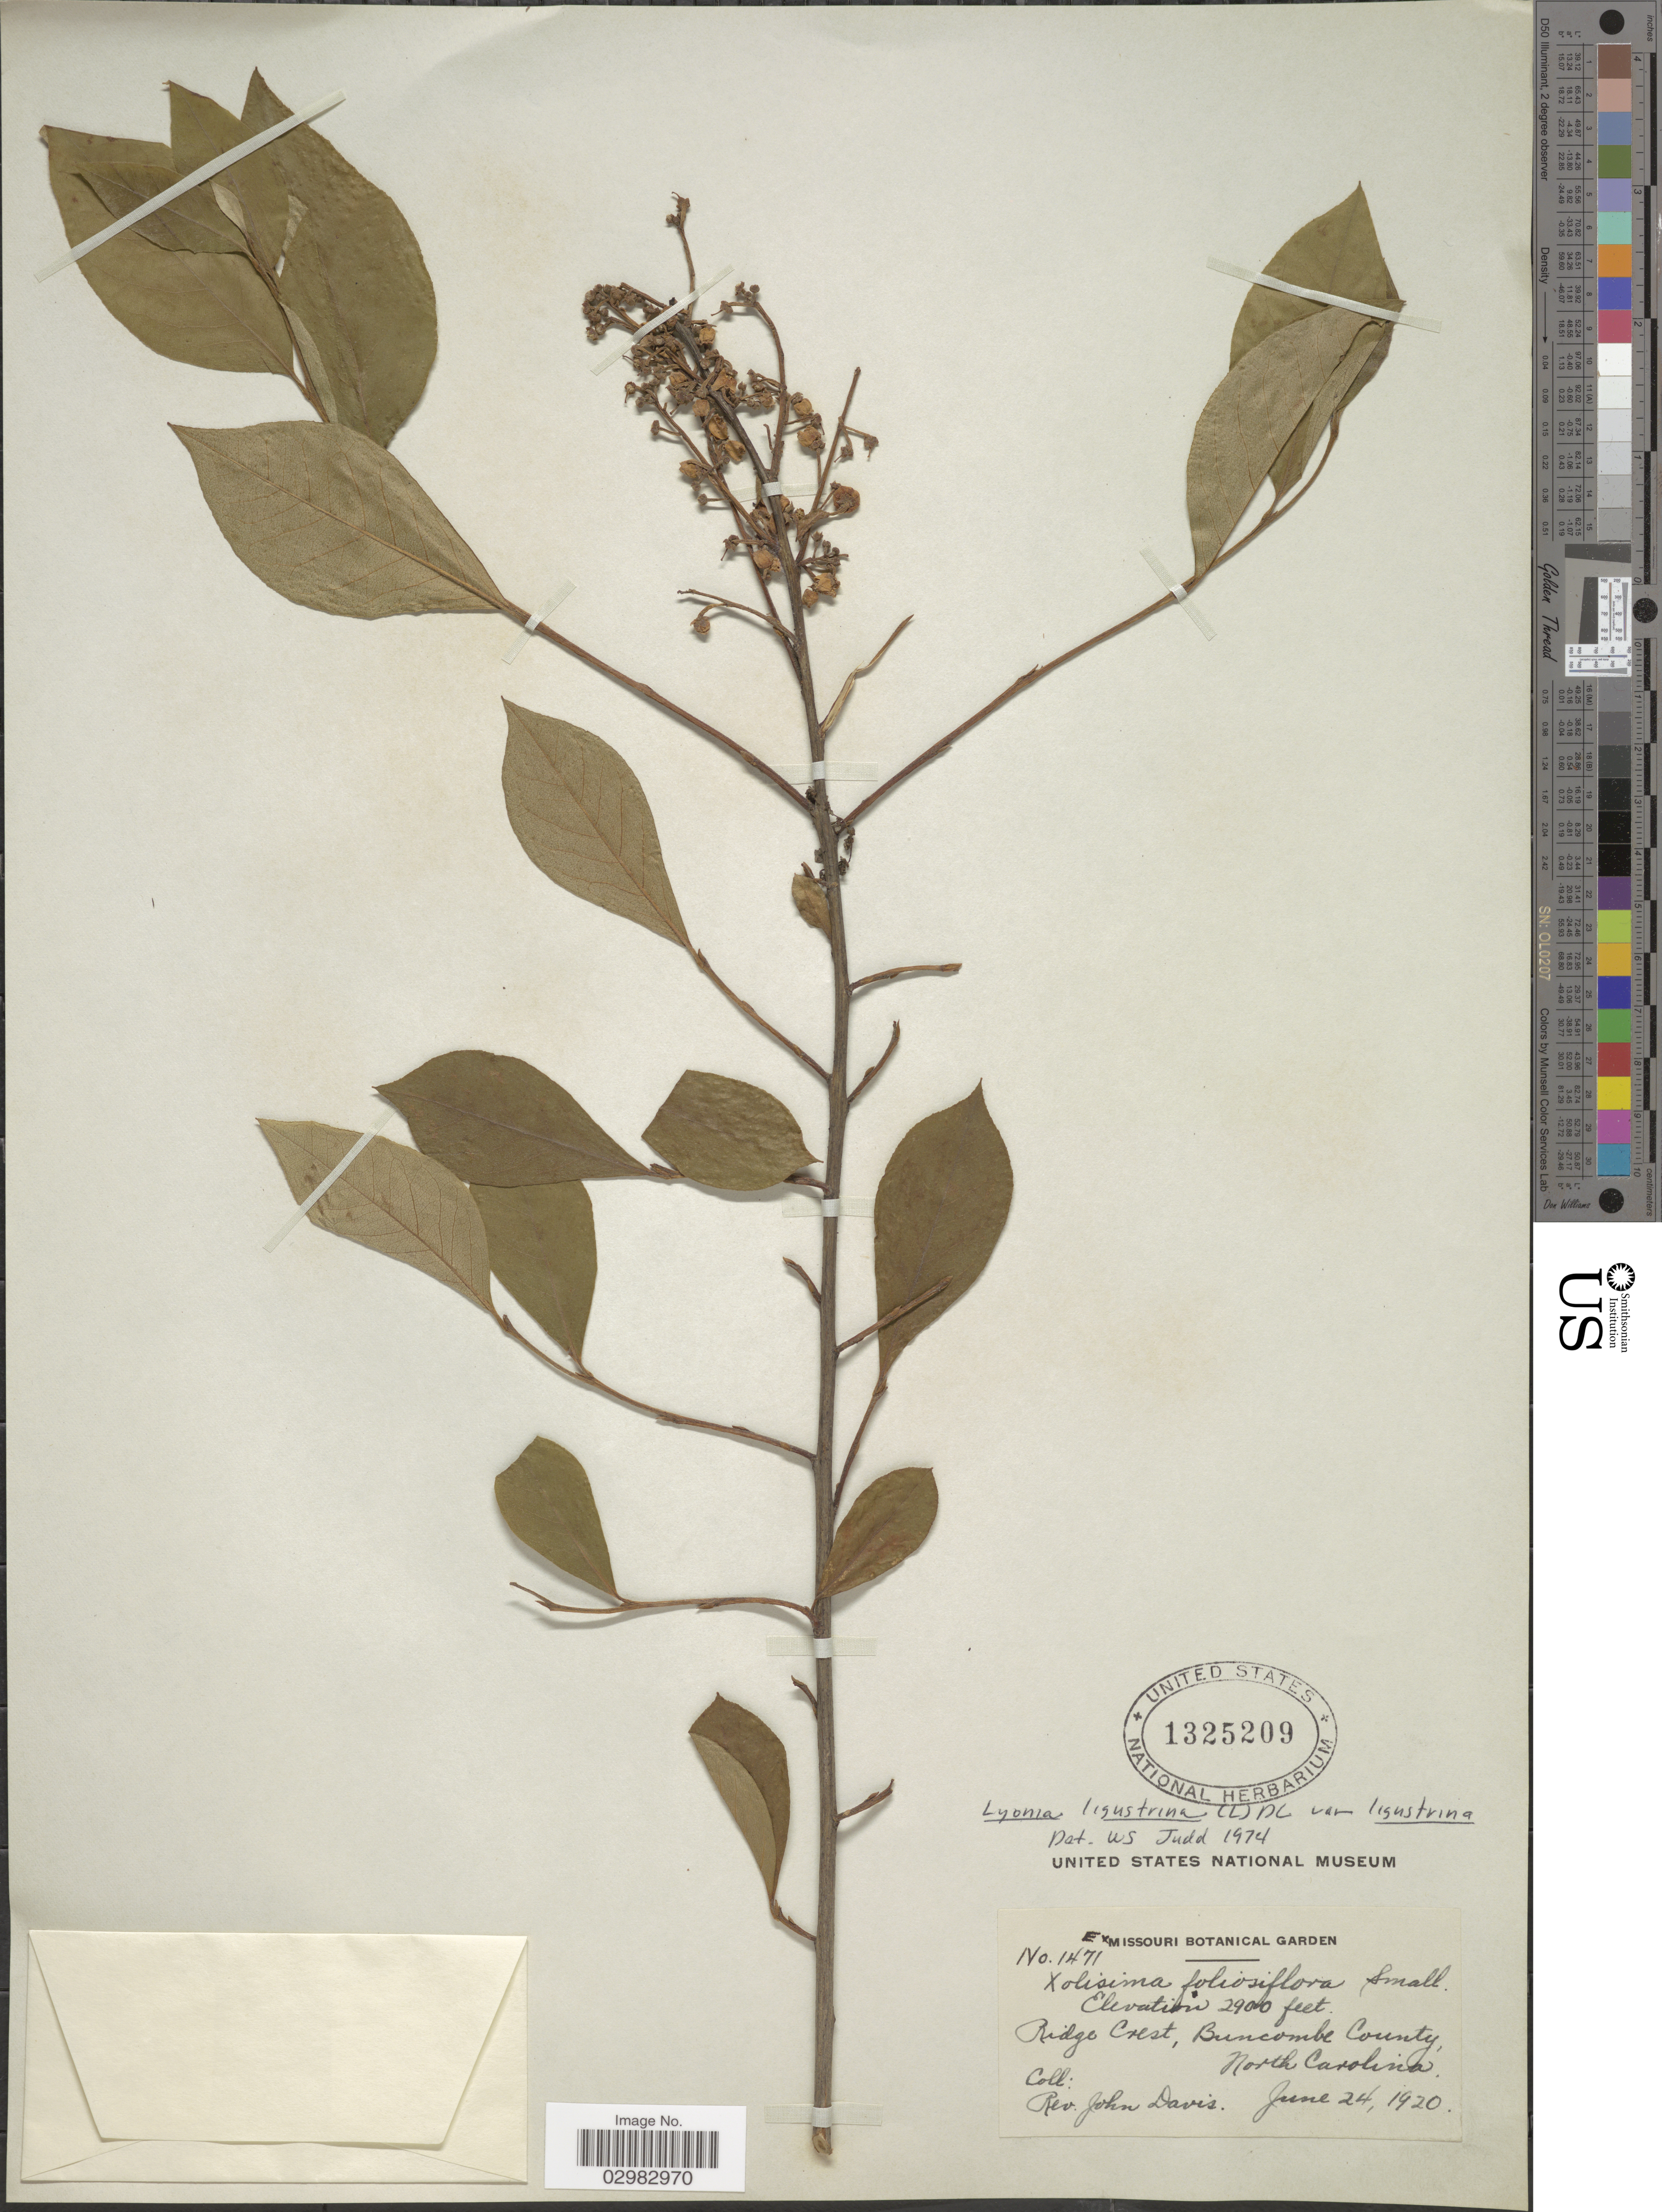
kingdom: Plantae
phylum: Tracheophyta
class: Magnoliopsida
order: Ericales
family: Ericaceae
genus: Lyonia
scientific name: Lyonia ligustrina var. ligustrina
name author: (L.) DC.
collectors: J. Davis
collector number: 1471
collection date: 1920-06-24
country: United States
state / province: North Carolina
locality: Ridge Crest, Buncombe County.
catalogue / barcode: US 1325209